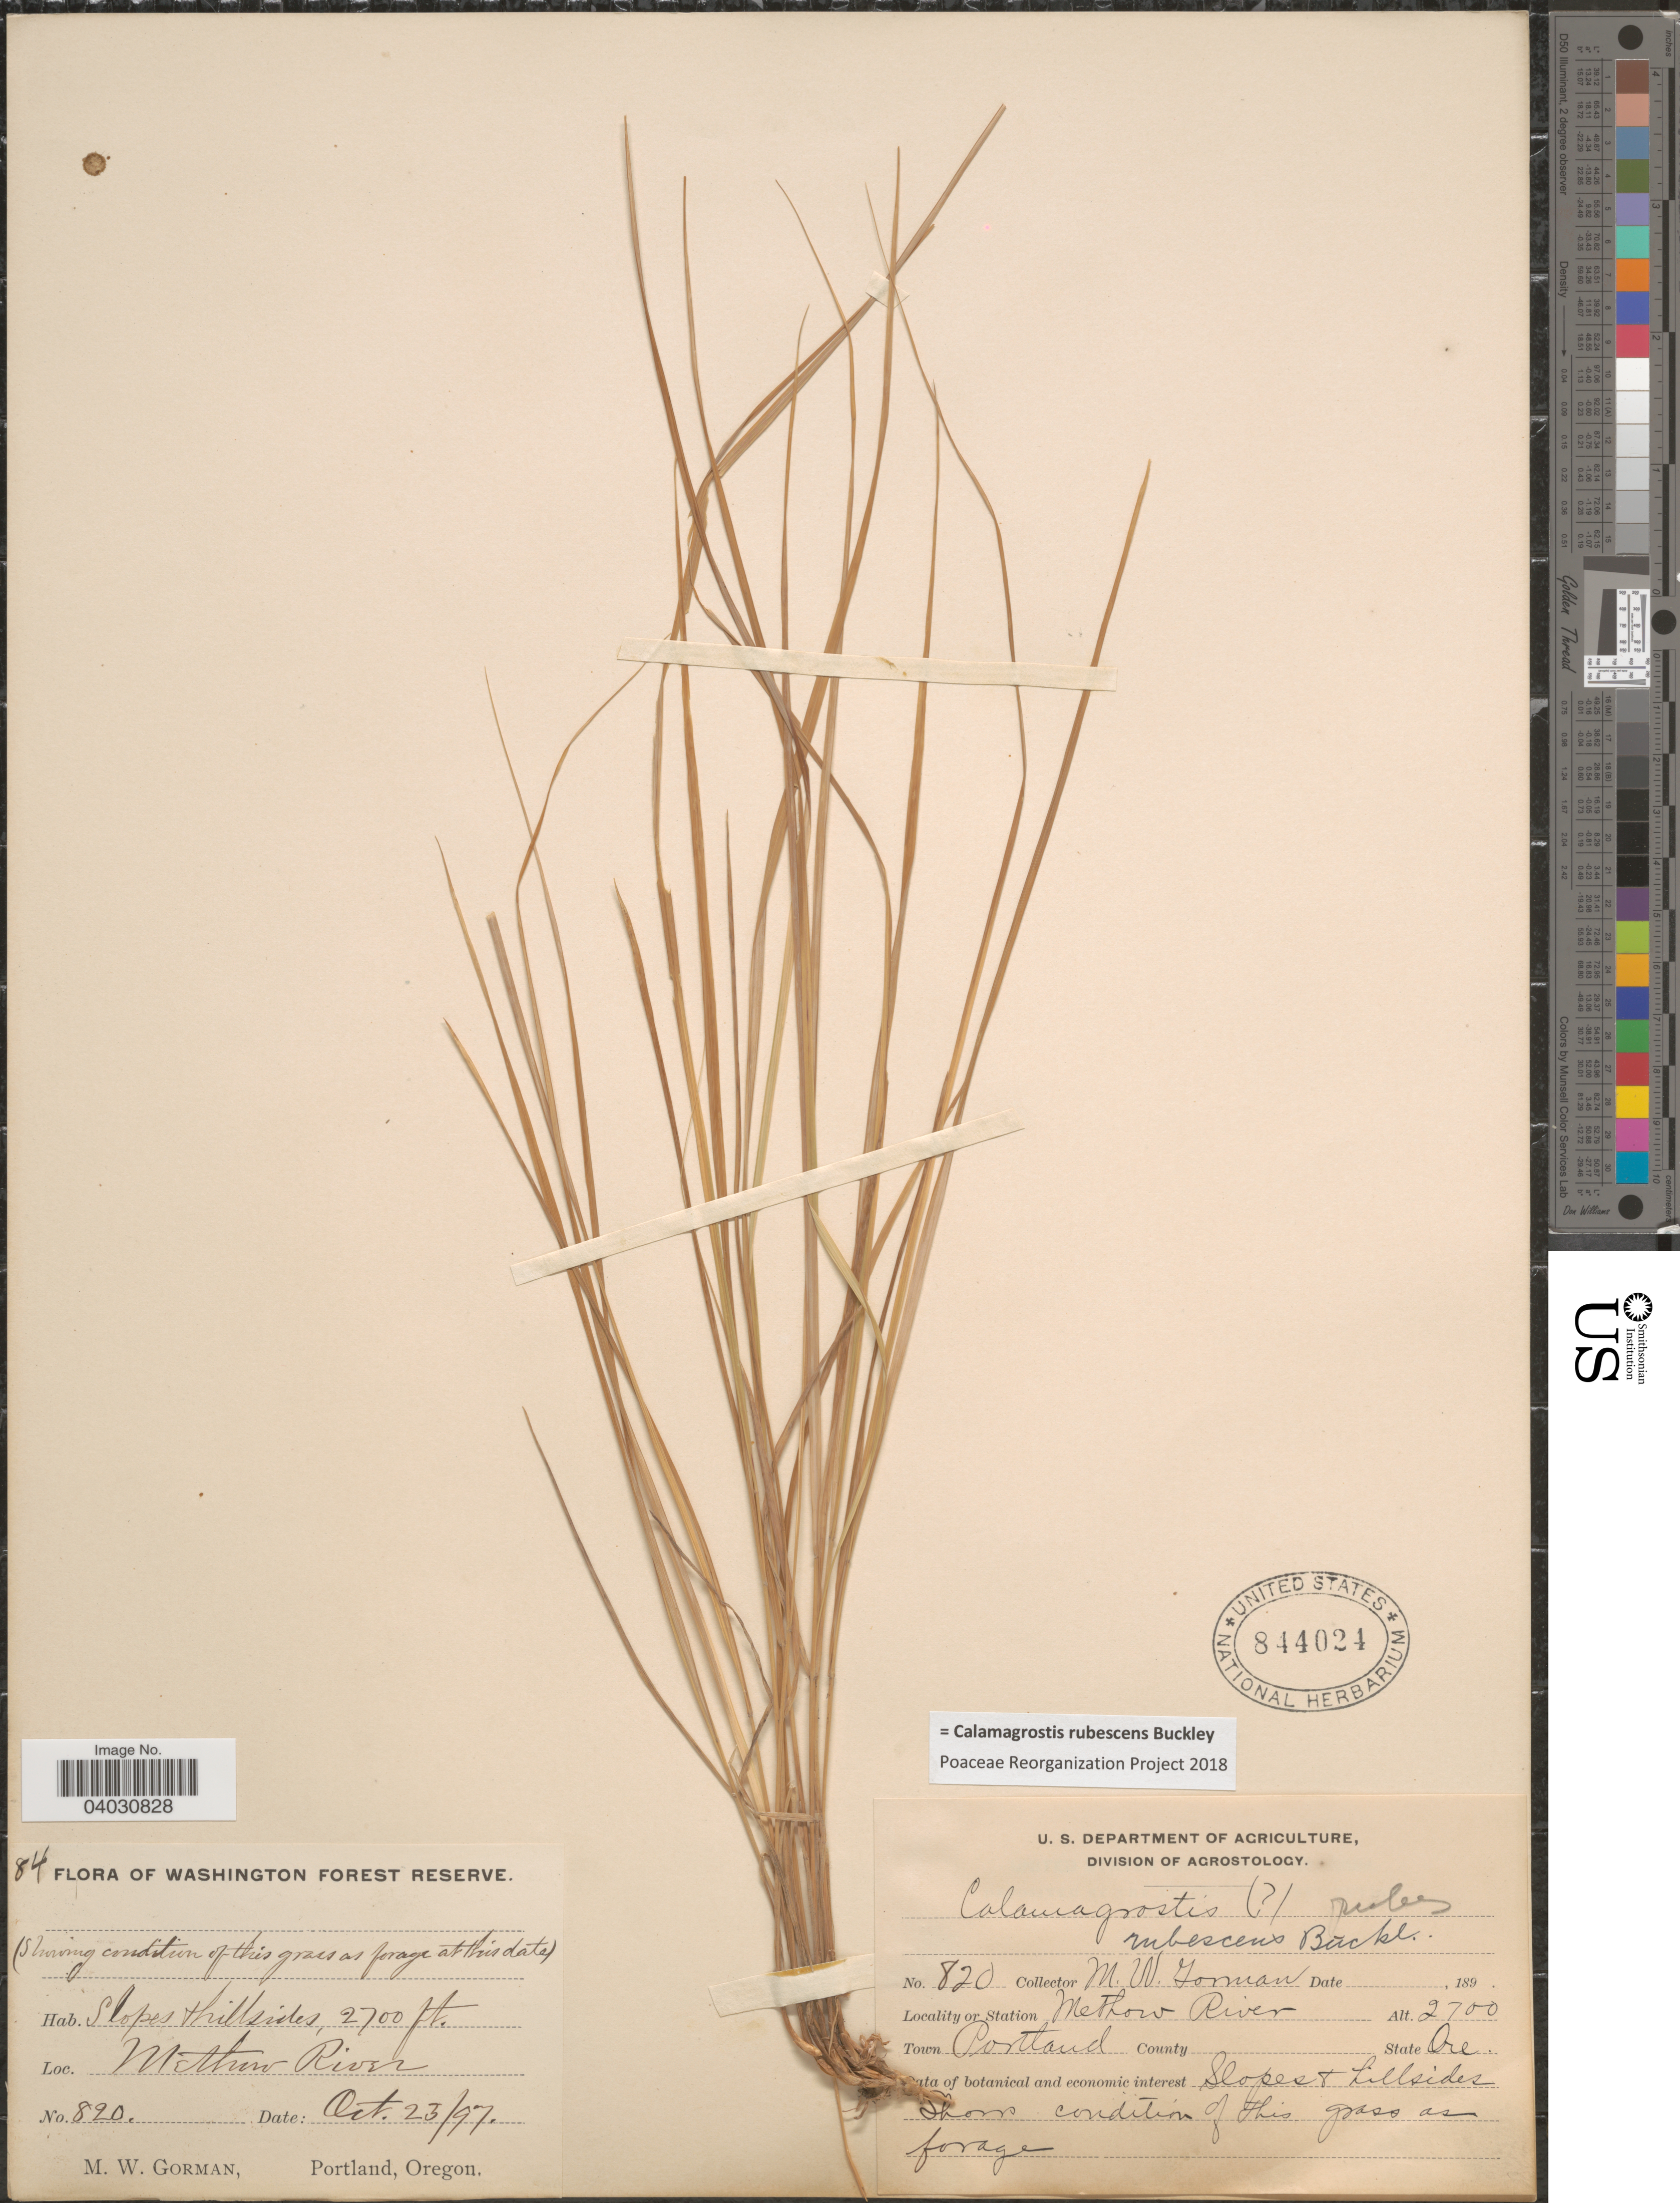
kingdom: Plantae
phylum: Tracheophyta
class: Liliopsida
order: Poales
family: Poaceae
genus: Calamagrostis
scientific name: Calamagrostis rubescens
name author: Buckley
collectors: M. W. Gorman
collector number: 820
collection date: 1897-10-23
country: United States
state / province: Oregon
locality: Station Methow River. Town Portland.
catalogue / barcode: US 844024